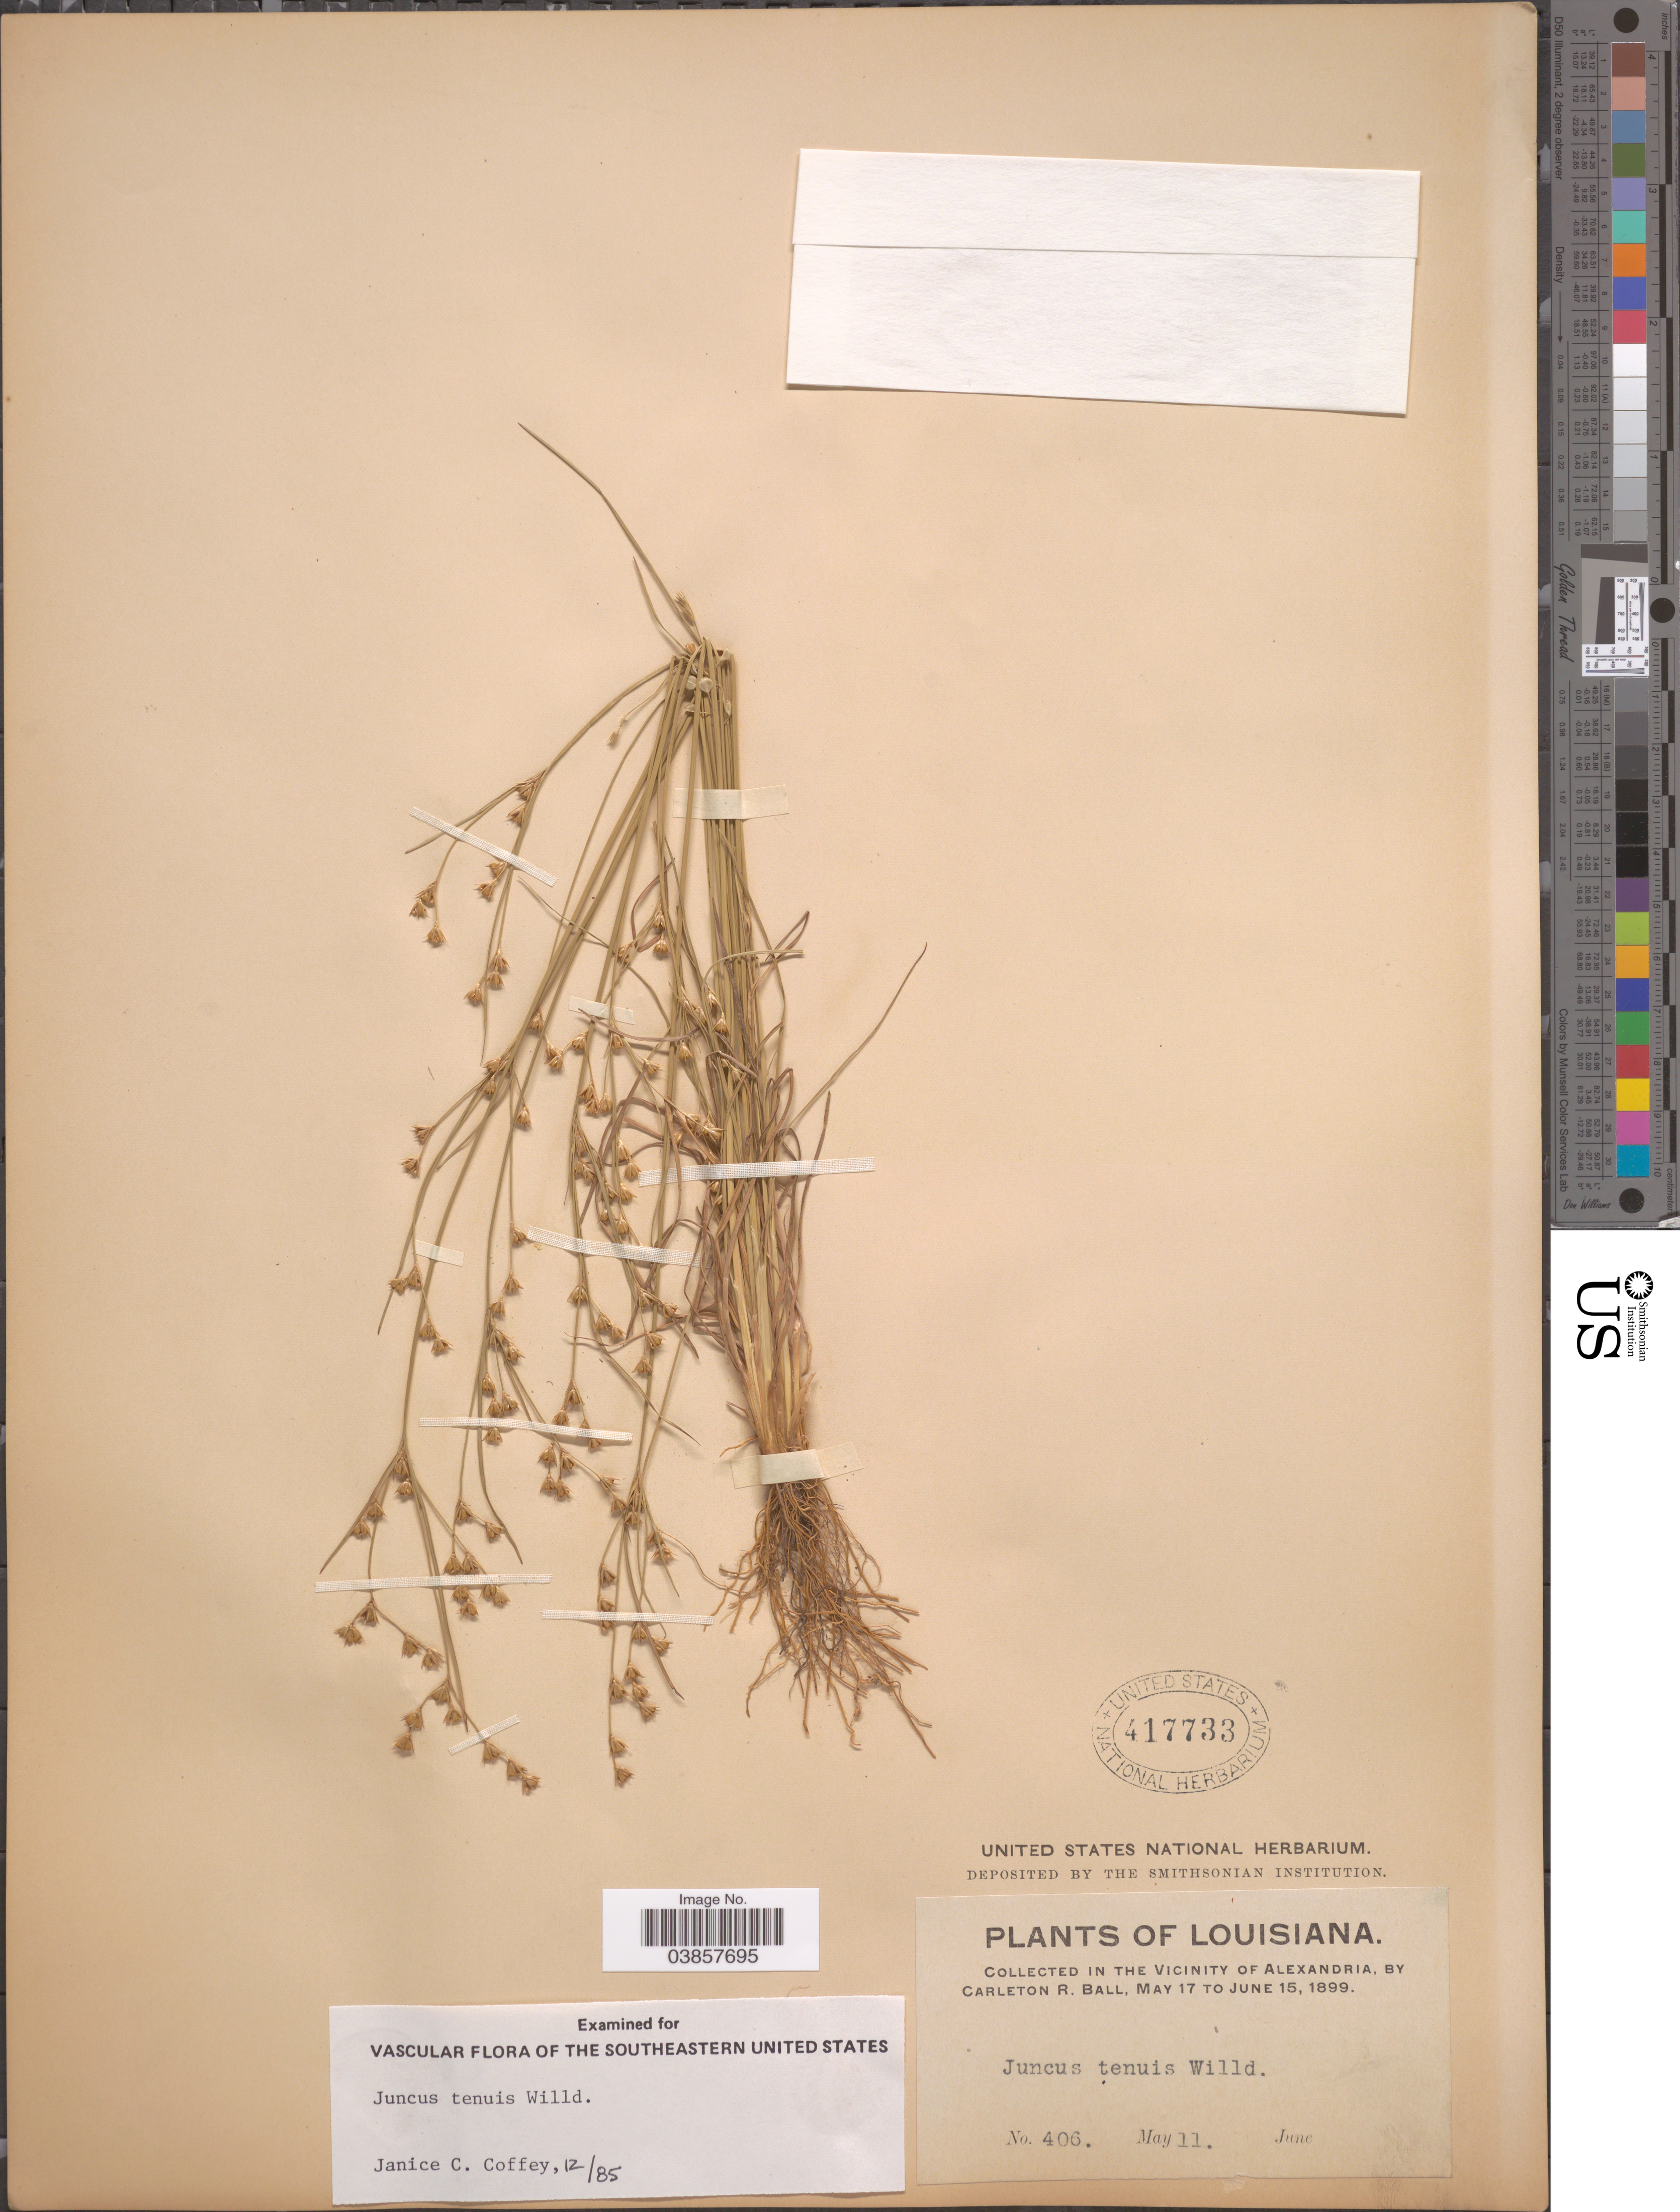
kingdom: Plantae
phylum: Tracheophyta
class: Liliopsida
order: Poales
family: Juncaceae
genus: Juncus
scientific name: Juncus tenuis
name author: Willd.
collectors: C. R. Ball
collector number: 406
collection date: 1899-05-11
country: United States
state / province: Louisiana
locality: In the vicinity of Alexandria.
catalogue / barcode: US 417733